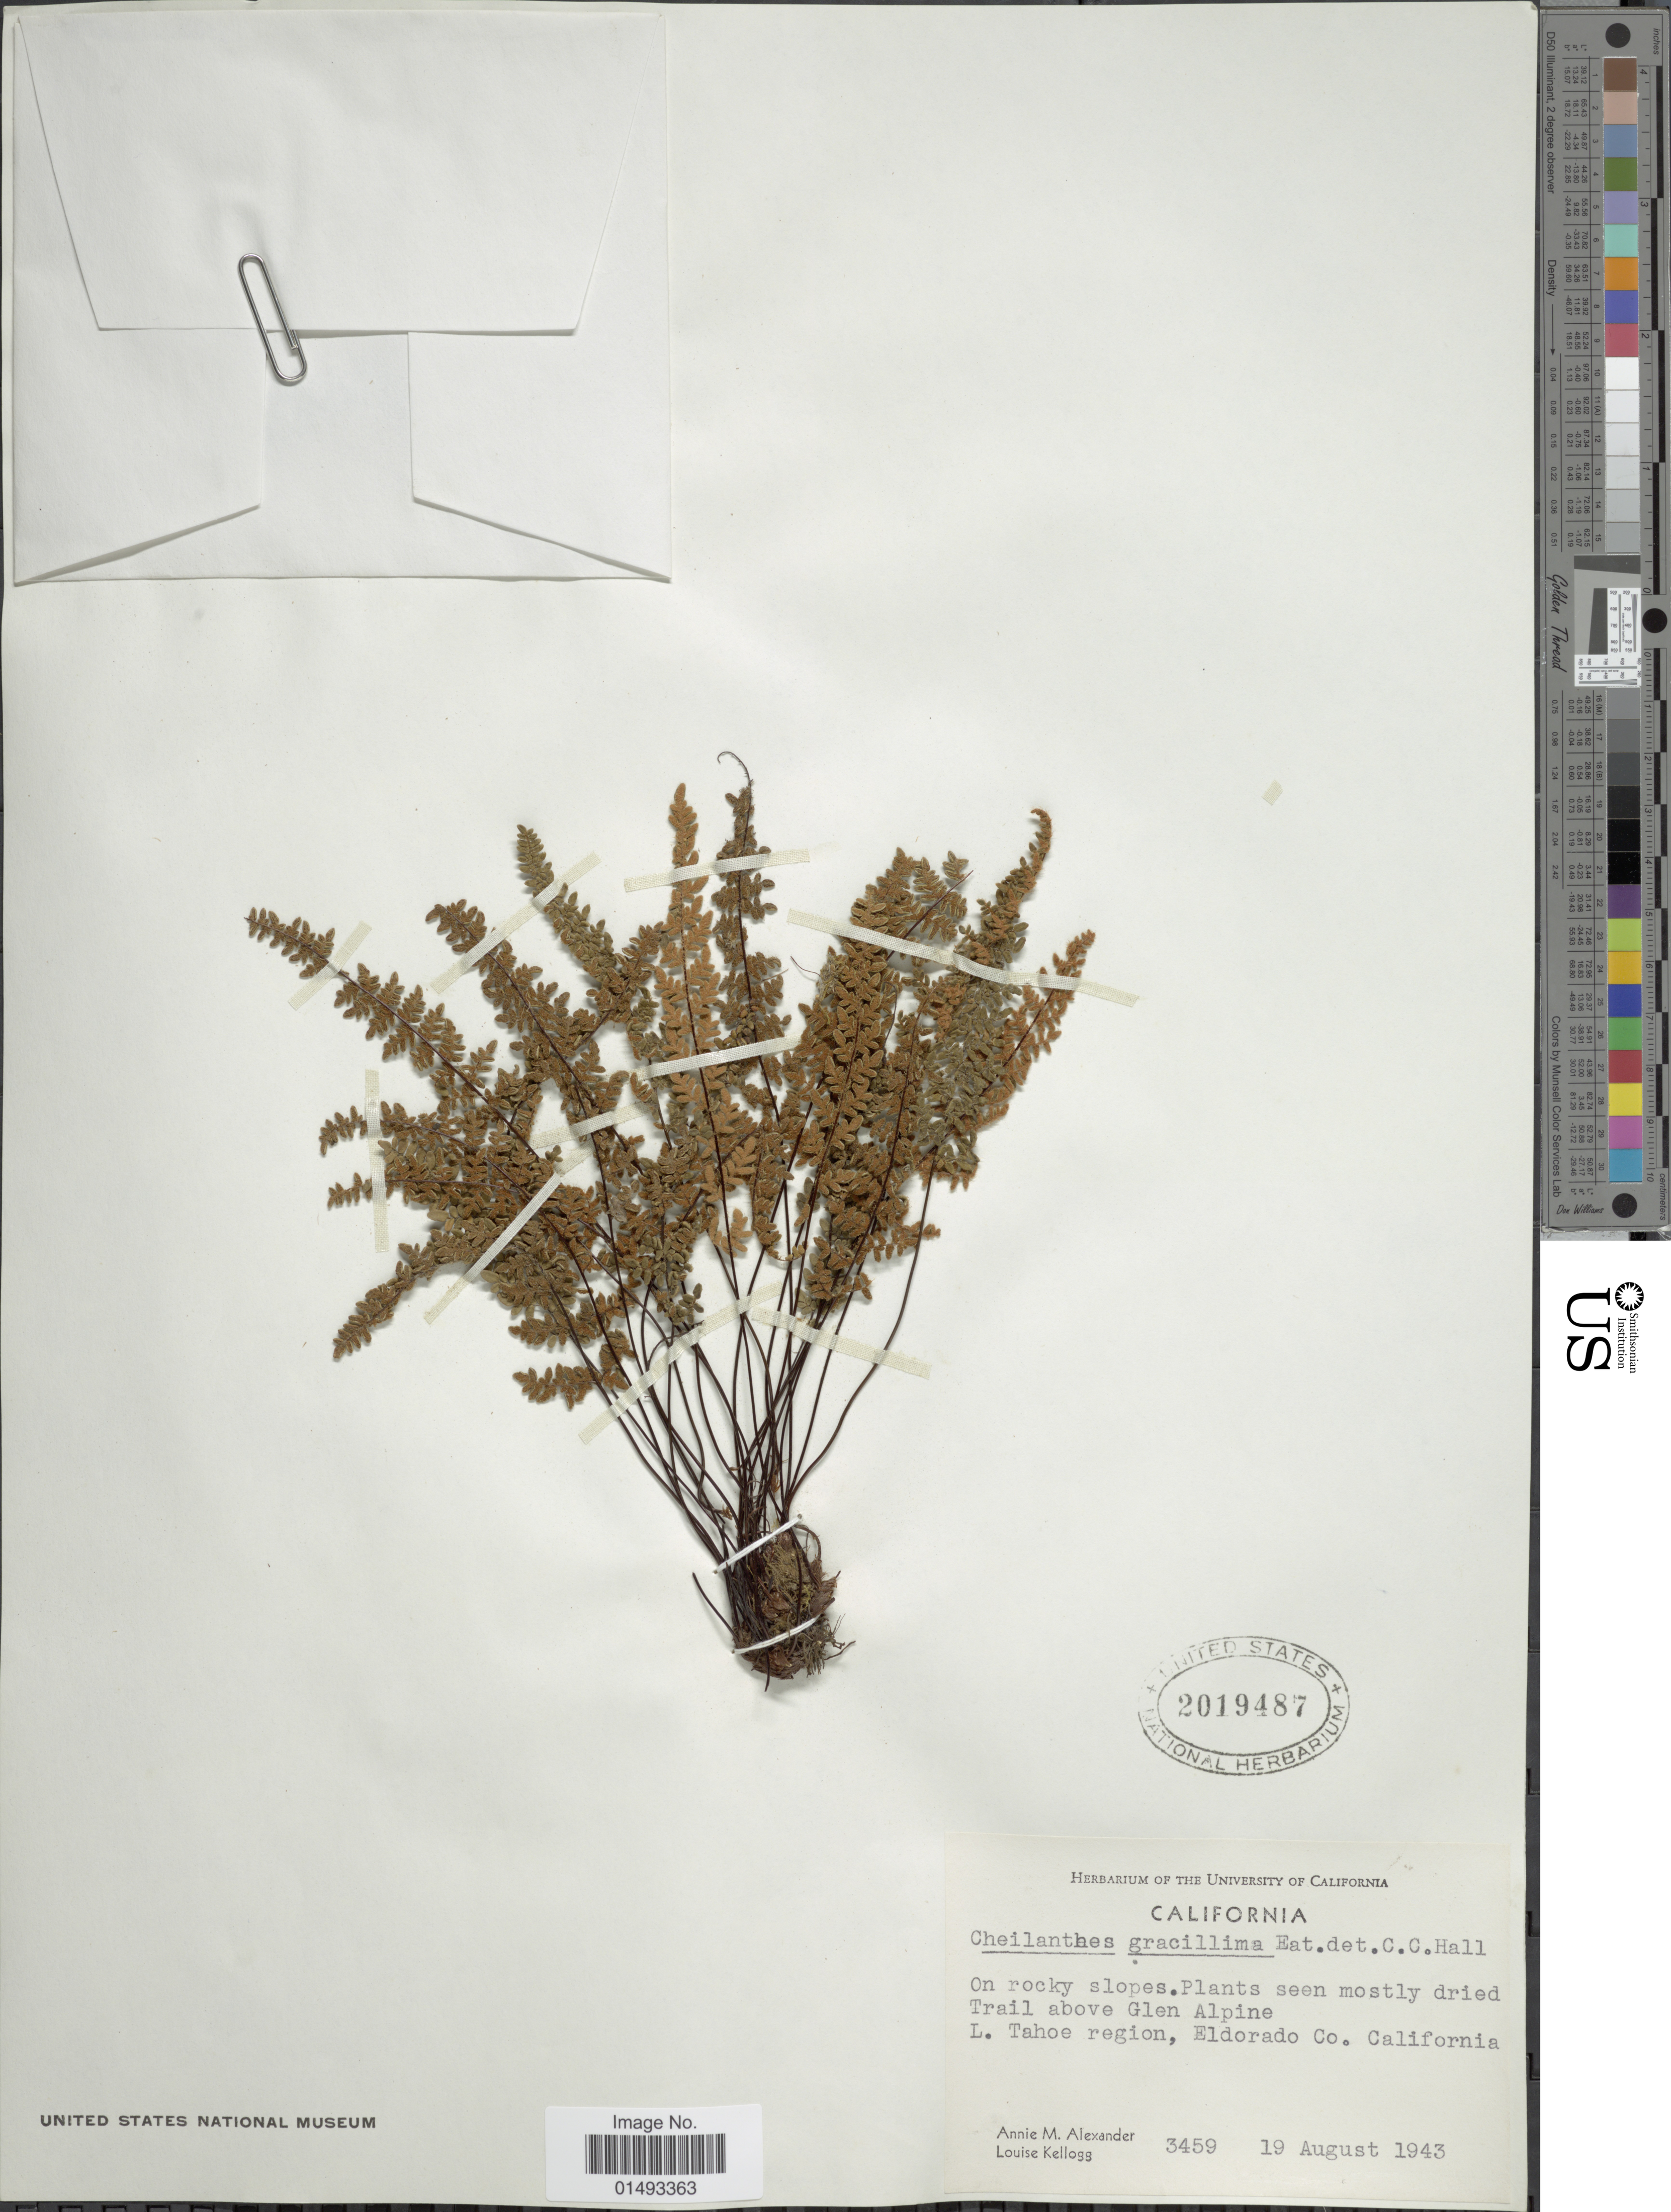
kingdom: Plantae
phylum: Tracheophyta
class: Polypodiopsida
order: Polypodiales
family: Pteridaceae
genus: Myriopteris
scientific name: Myriopteris gracillima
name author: (D.C. Eaton) J. Sm.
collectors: A. M. Alexander & L. Kellogg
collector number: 3459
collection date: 1943-08-19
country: United States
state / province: California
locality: Trail above Glen Alpine L. Tahoe region, Eldrorado Co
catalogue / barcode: US 2019487